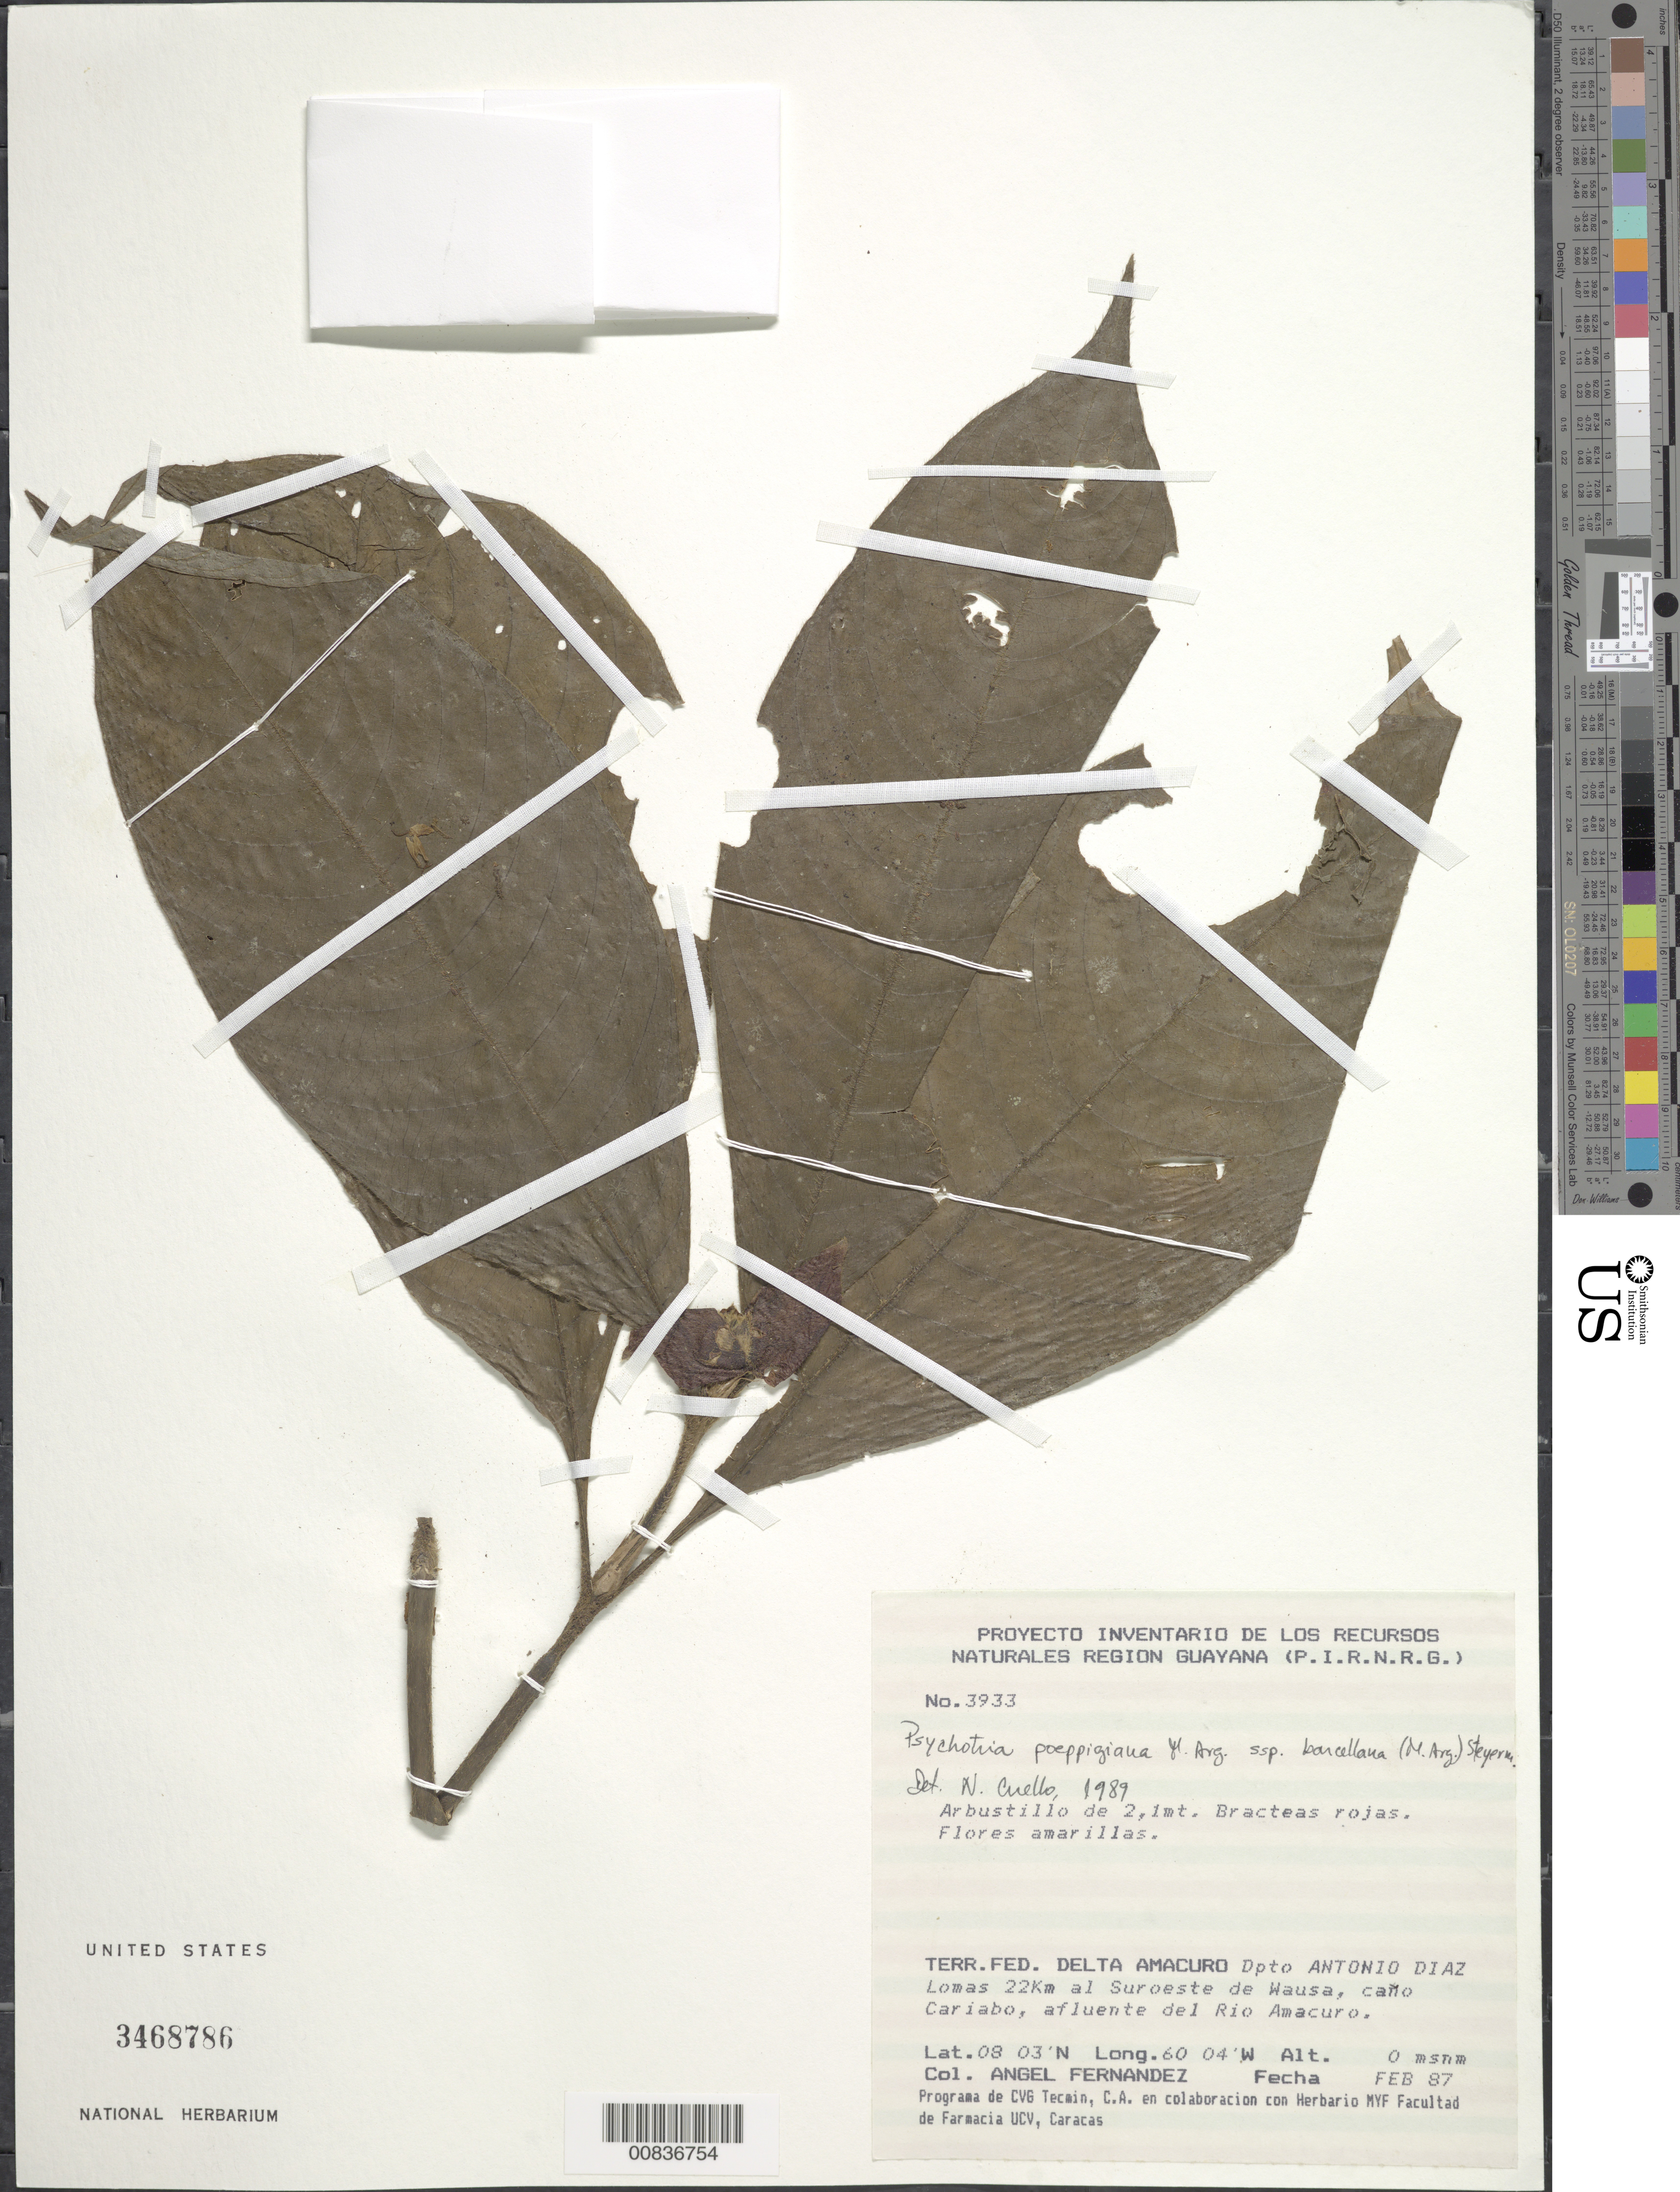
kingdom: Plantae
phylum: Tracheophyta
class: Magnoliopsida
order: Gentianales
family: Rubiaceae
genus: Psychotria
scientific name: Psychotria poeppigiana subsp. barcellana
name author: (Müll. Arg.) Steyerm.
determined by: Cuello, Nidia L.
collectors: A. Fernández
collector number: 3933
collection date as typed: Feb-87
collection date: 1987-02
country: Venezuela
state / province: Delta Amacuro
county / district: Antonio Díaz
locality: Wausa, 22 km SW de; caño Cariabo, afluente del Río Amacuro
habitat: Lomas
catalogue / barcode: US 3468786